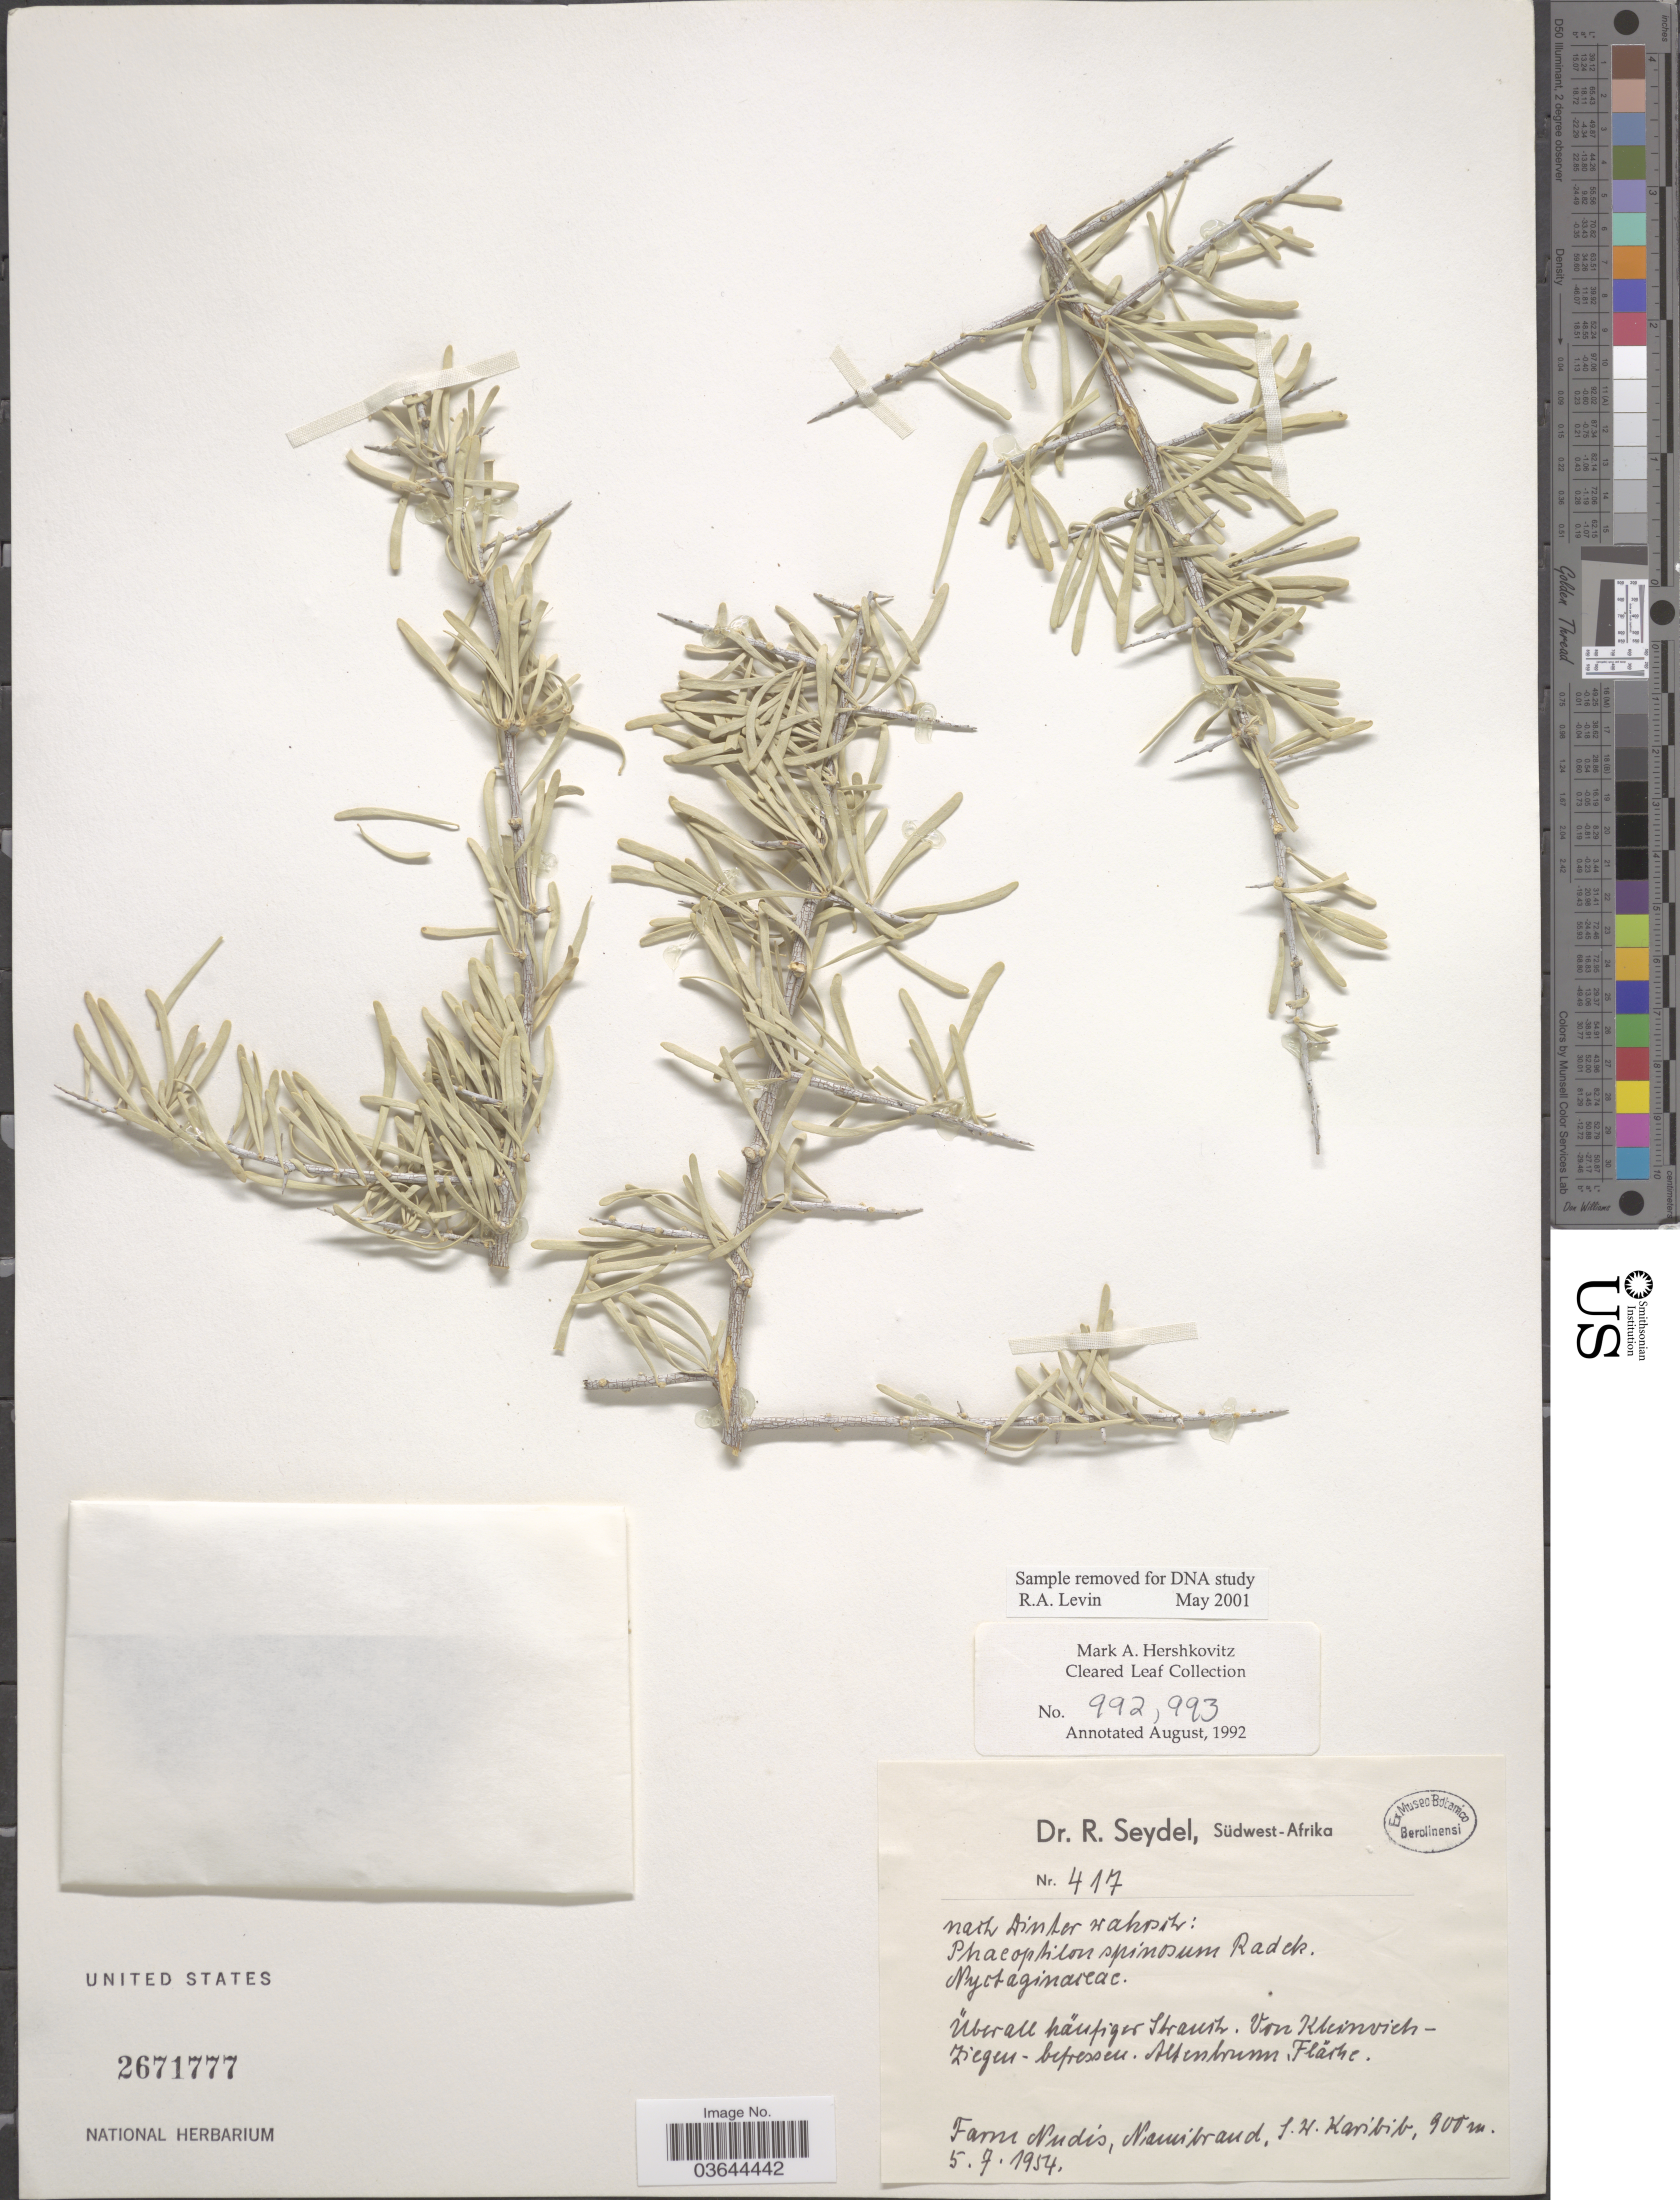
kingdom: Plantae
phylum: Tracheophyta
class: Magnoliopsida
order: Caryophyllales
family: Nyctaginaceae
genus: Phaeoptilum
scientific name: Phaeoptilum spinosum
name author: Radlk.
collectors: R. Seydel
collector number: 417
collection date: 1954-07-05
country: Namibia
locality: Südwest-Afrika, Farm Nudis, Namibrand, S.W. Karibib.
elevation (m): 900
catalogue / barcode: US 2671777